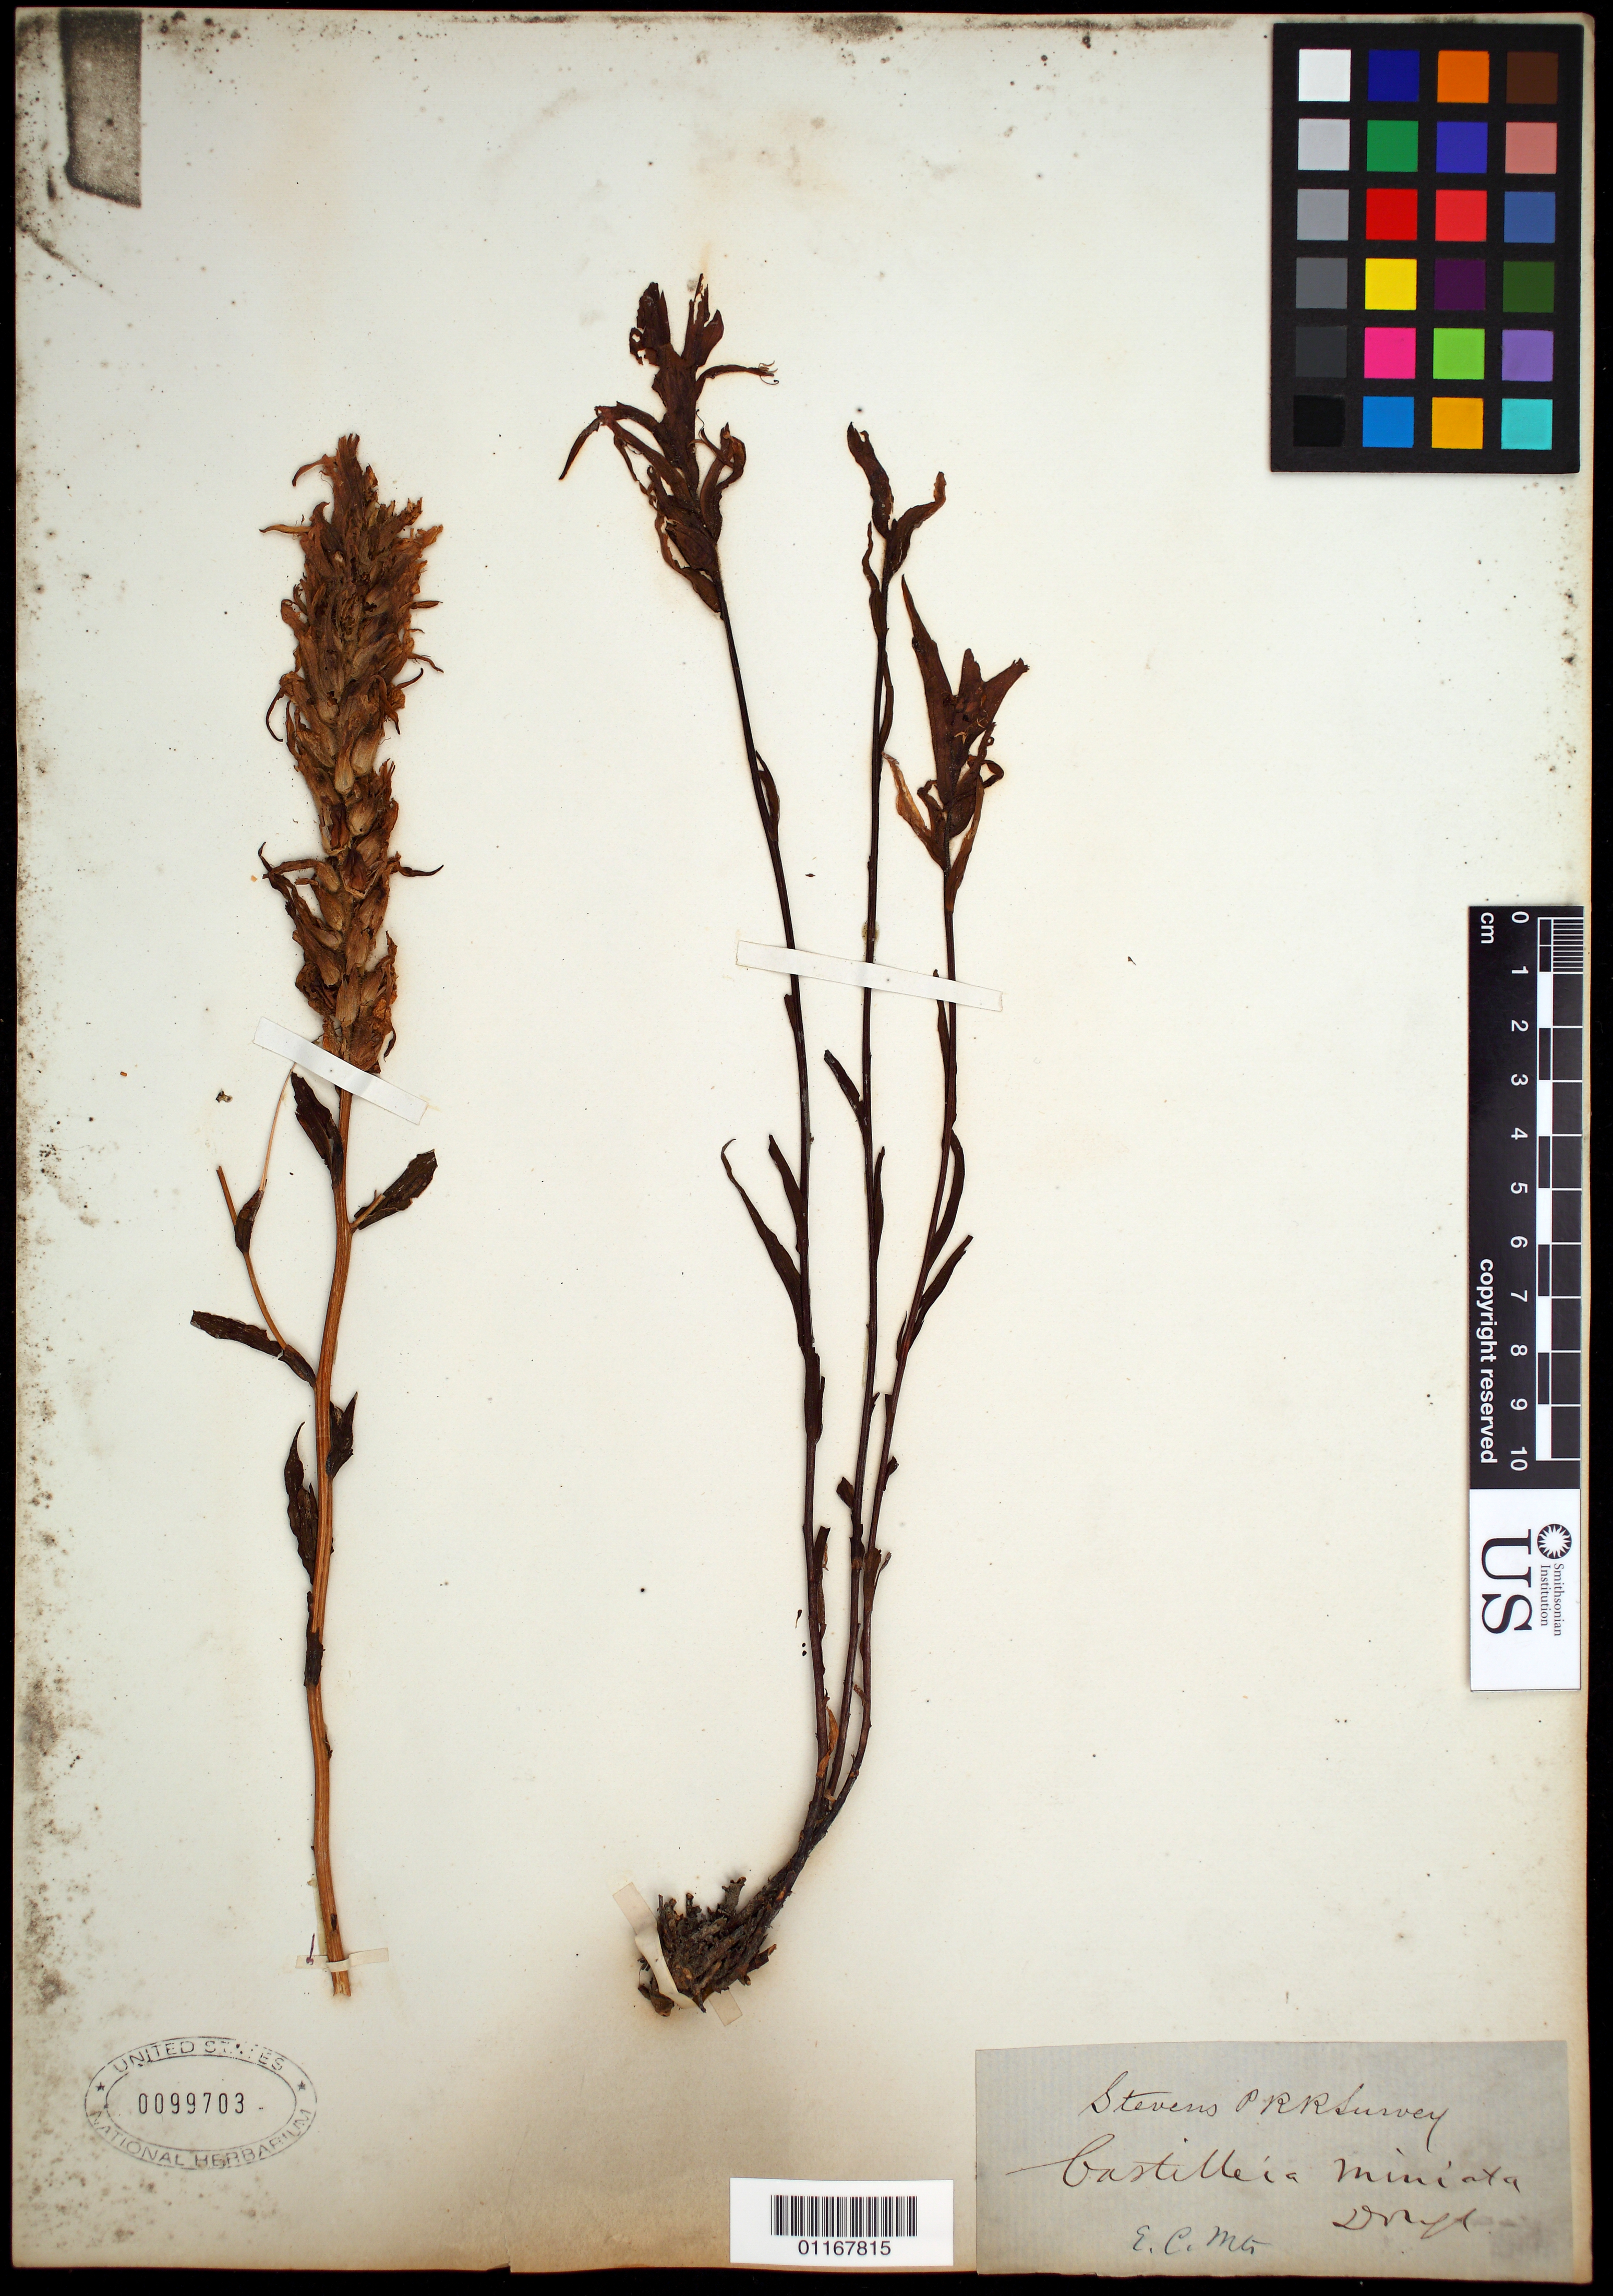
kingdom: Plantae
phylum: Tracheophyta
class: Magnoliopsida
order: Lamiales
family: Orobanchaceae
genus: Castilleja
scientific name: Castilleja miniata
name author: Douglas ex Hook.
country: United States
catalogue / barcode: US 99703